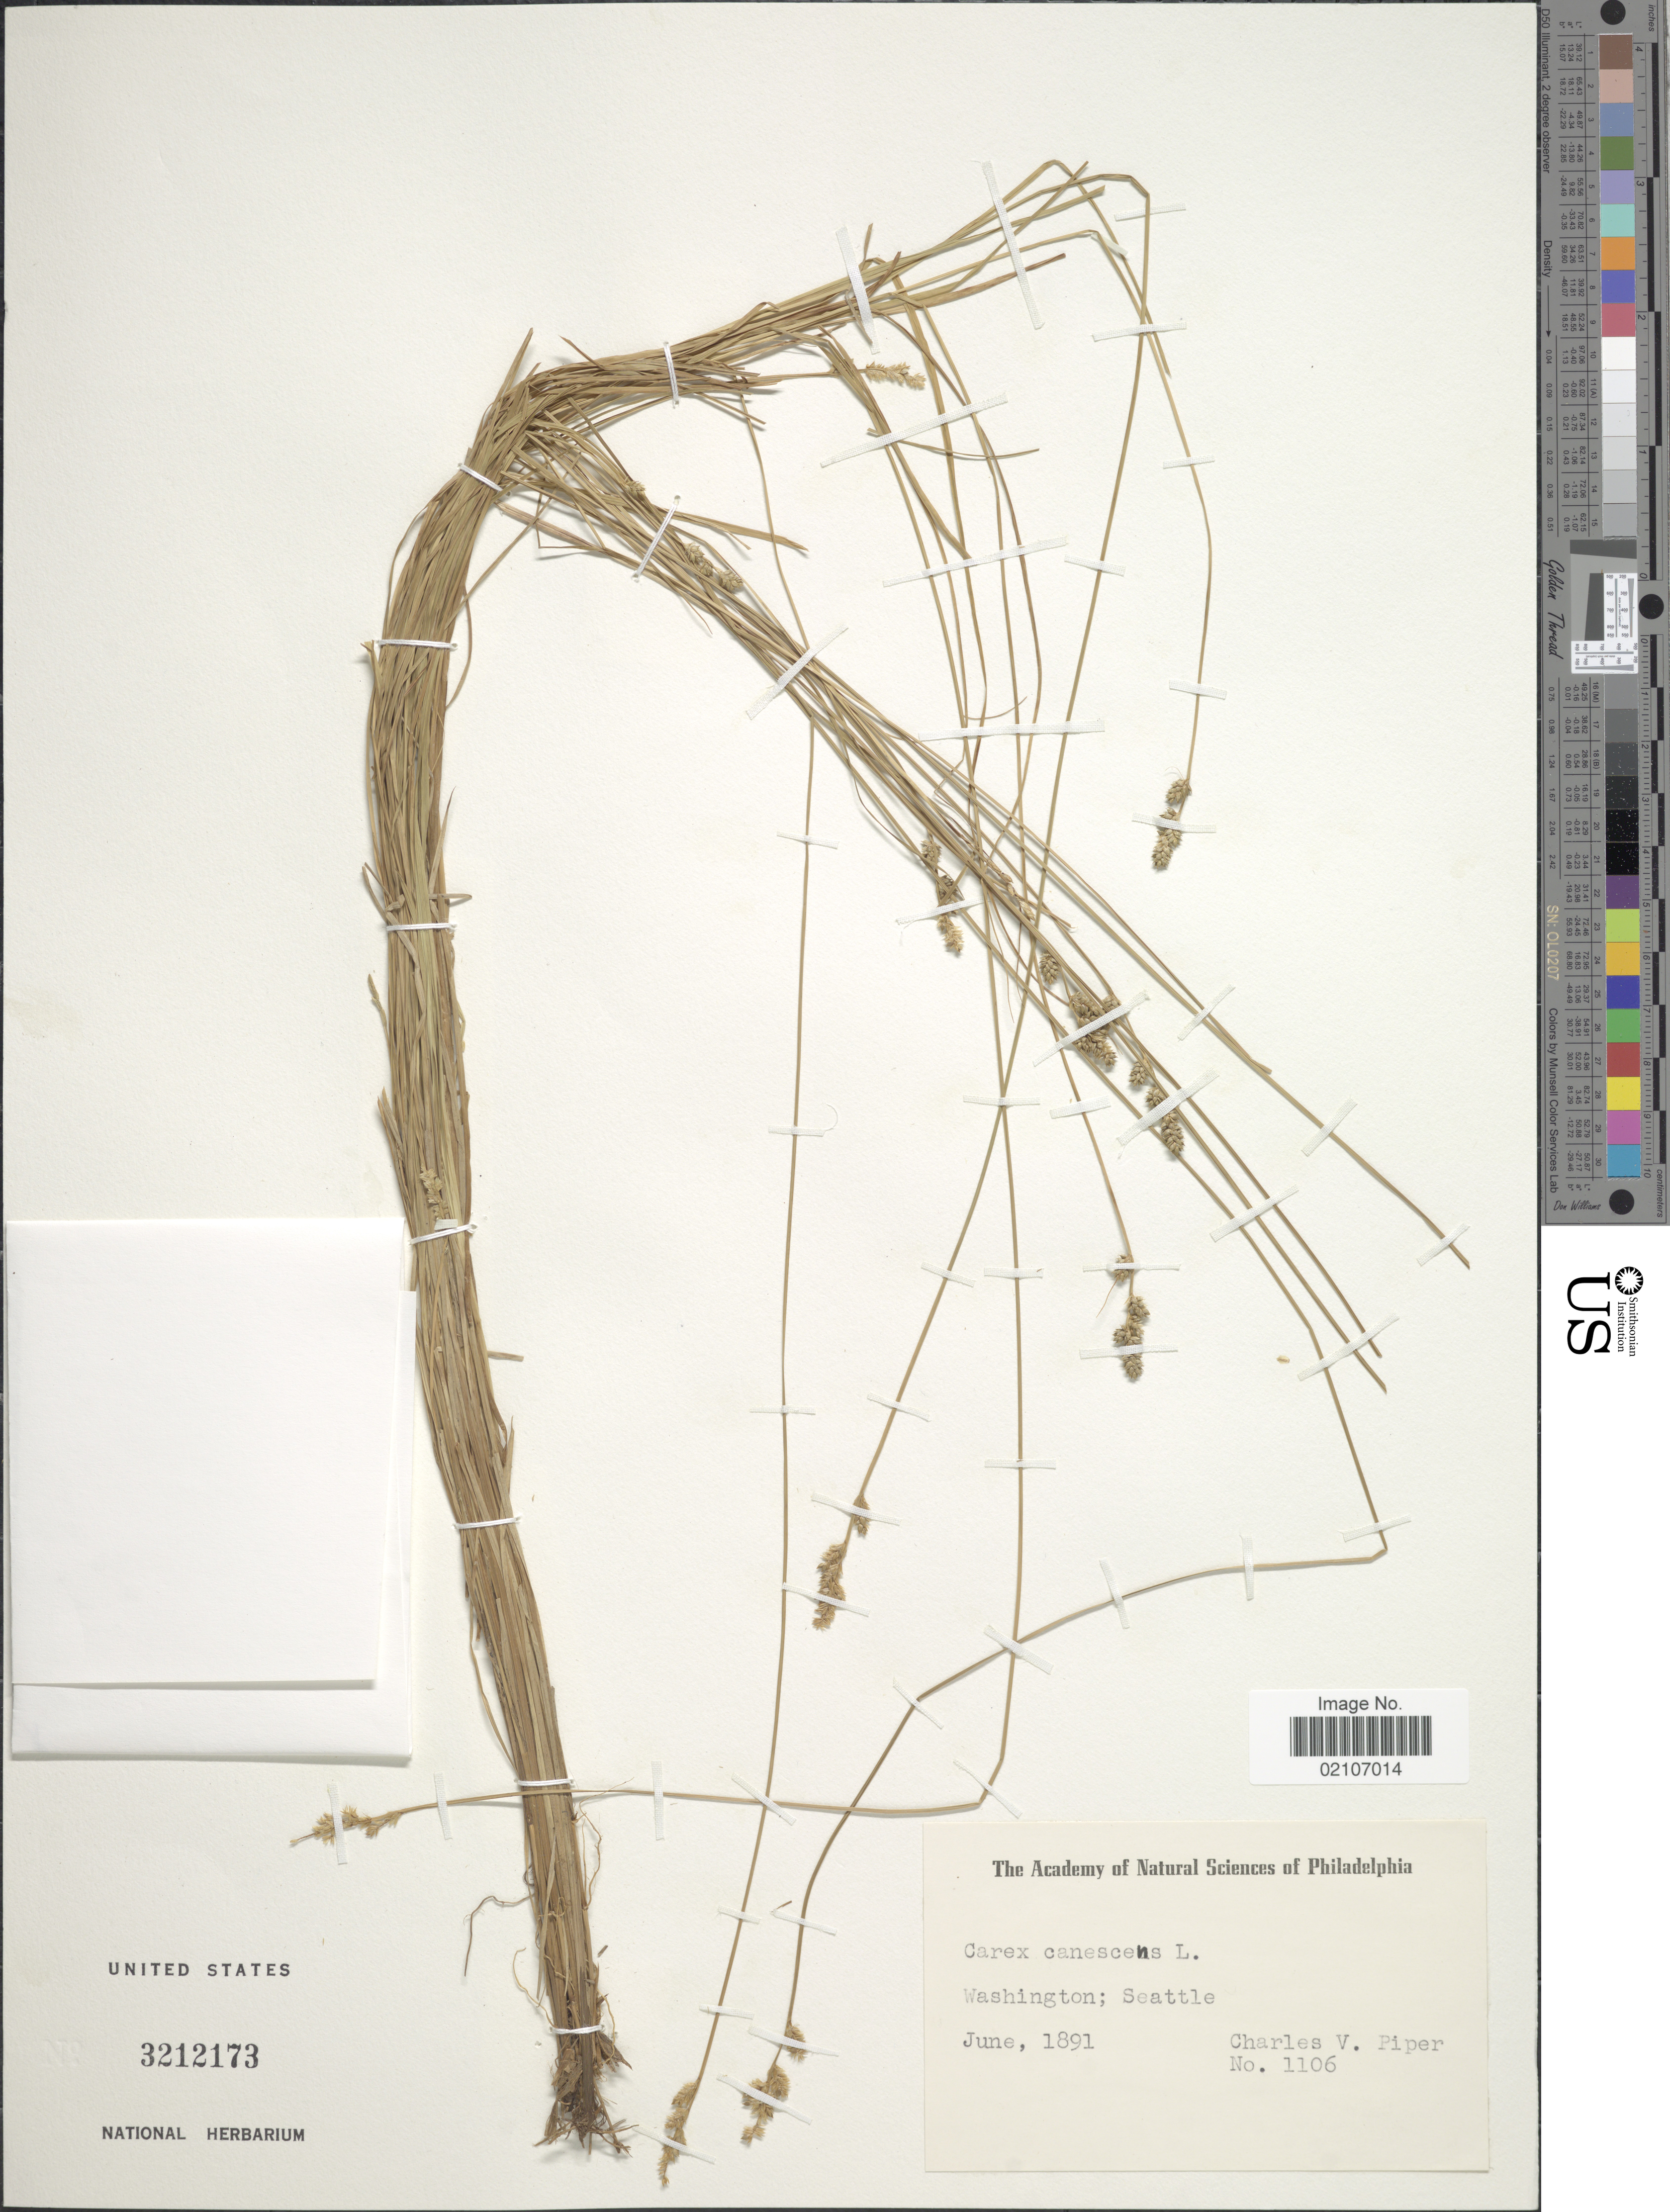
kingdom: Plantae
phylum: Tracheophyta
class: Liliopsida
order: Poales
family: Cyperaceae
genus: Carex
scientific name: Carex canescens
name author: L.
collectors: C. V. Piper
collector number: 1106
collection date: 1891-06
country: United States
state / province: Washington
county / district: King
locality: Seattle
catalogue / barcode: US 3212173